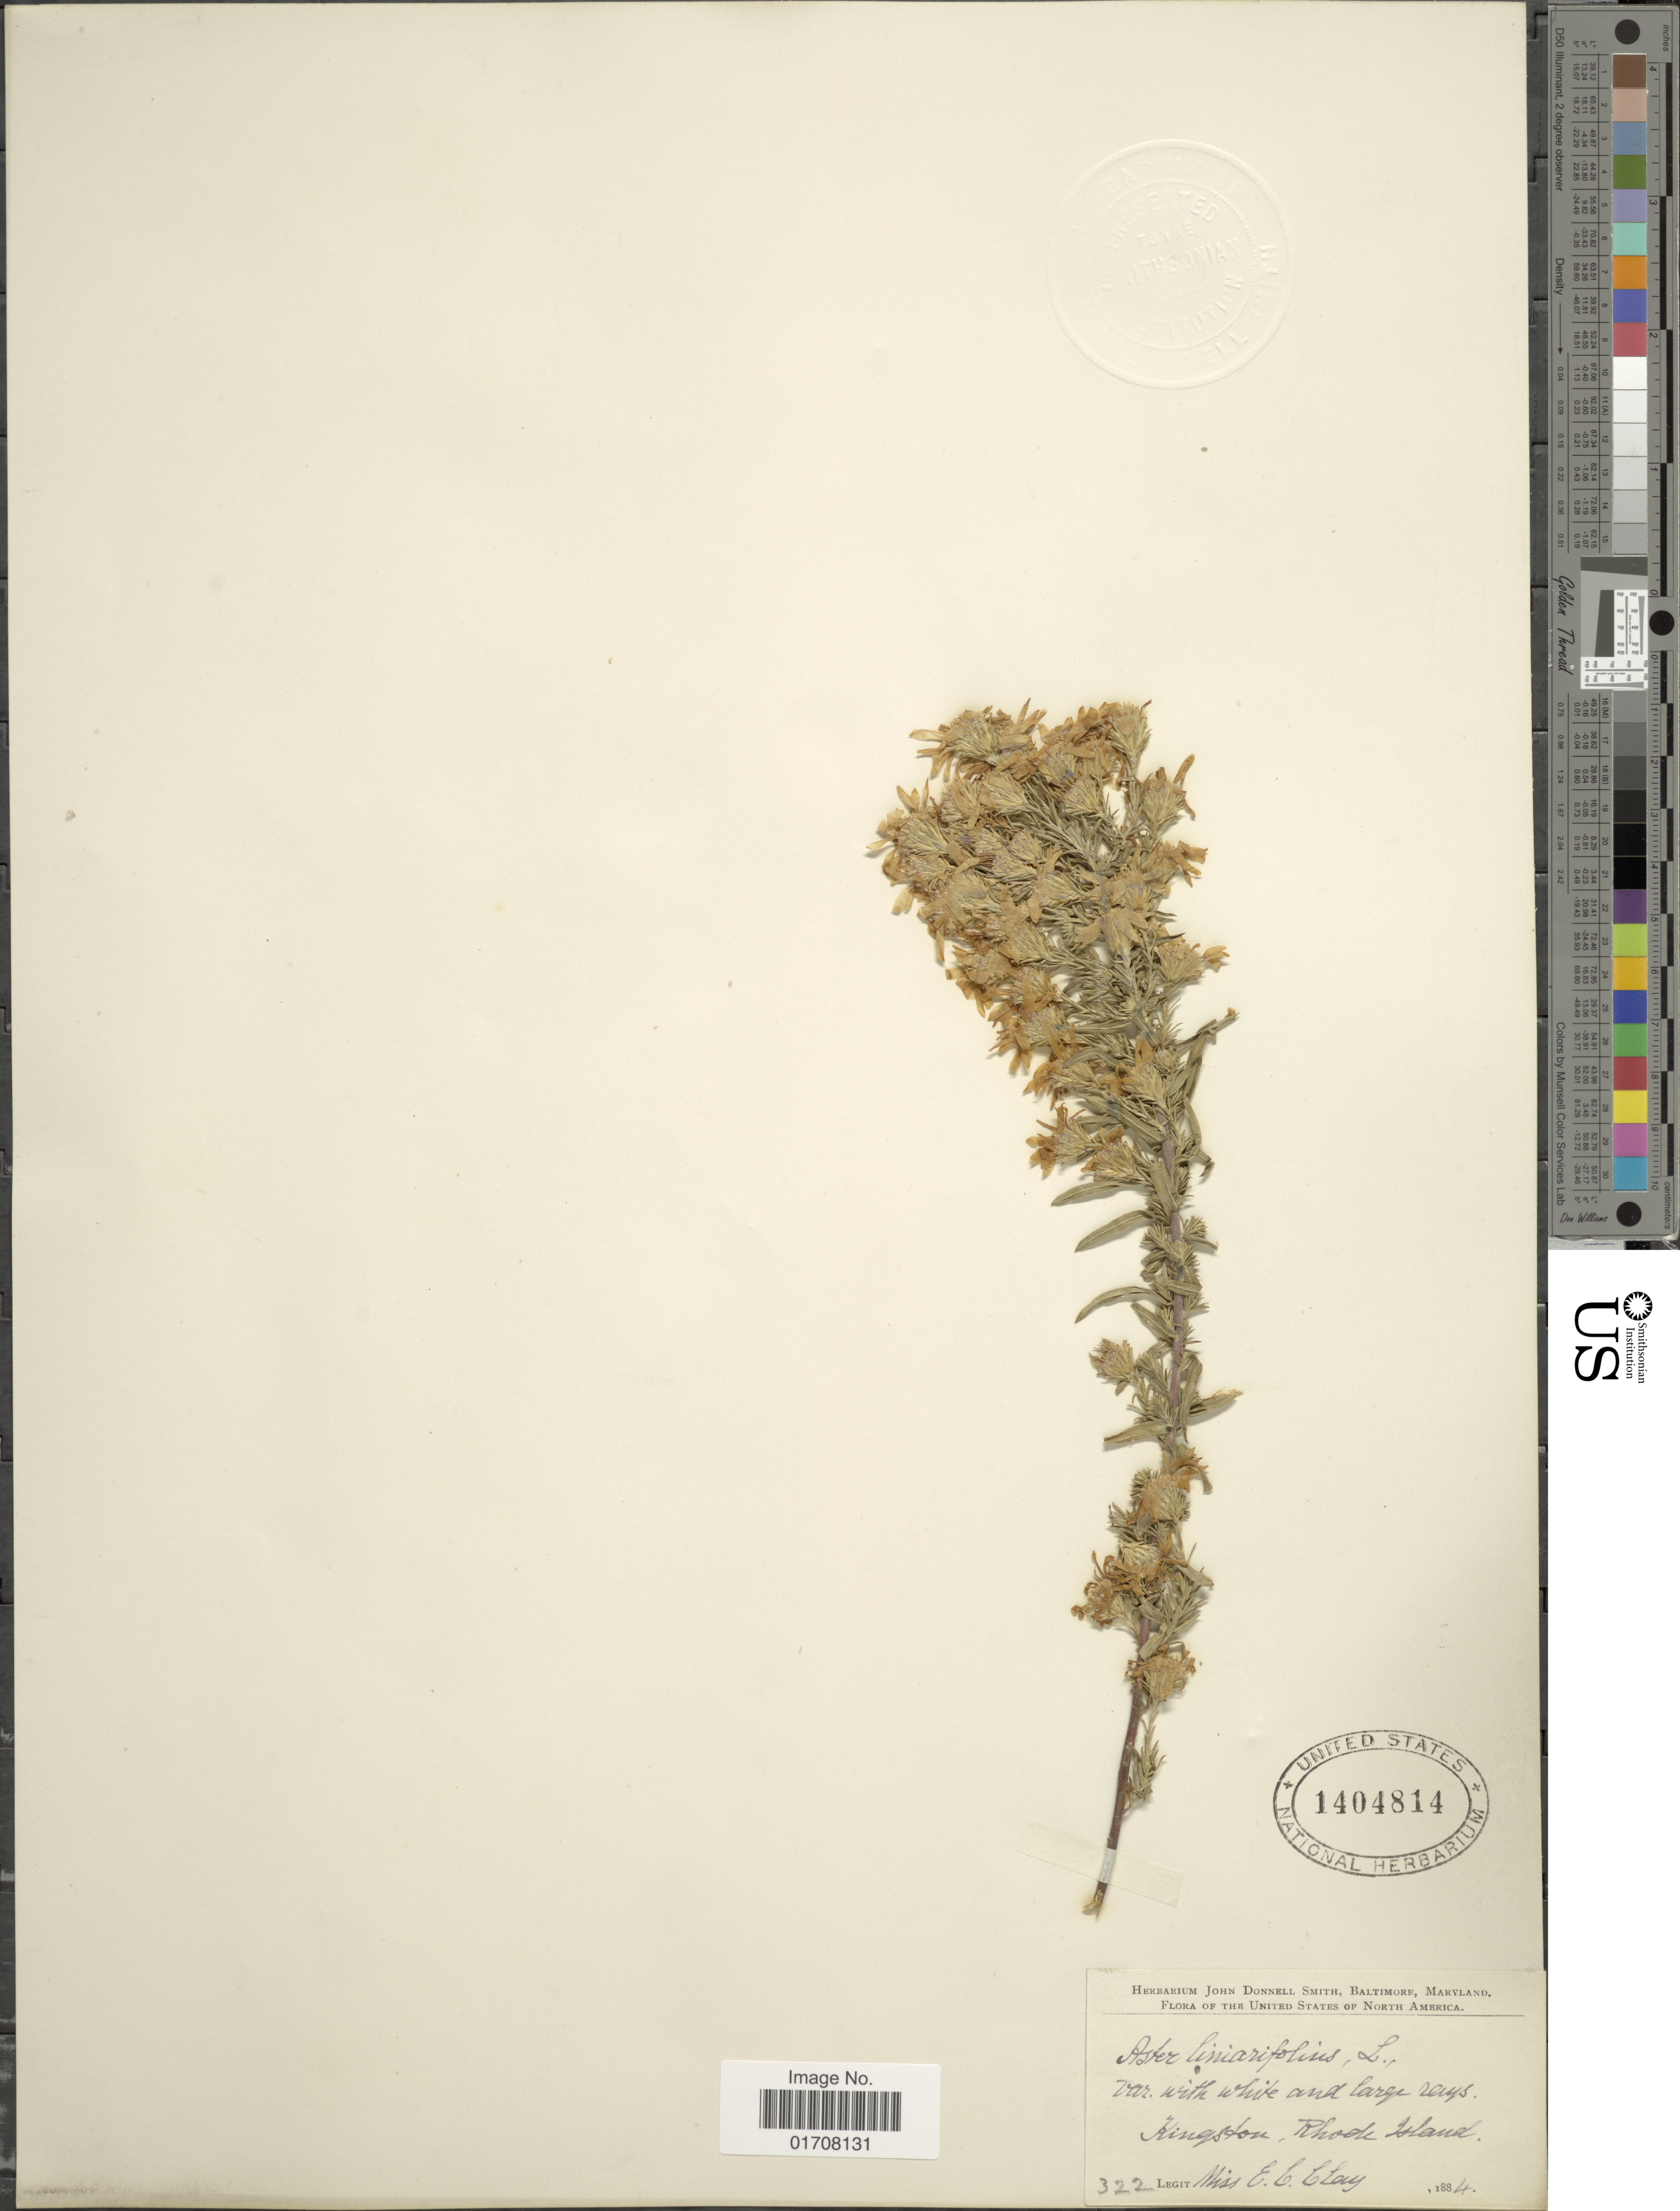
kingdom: Plantae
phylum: Tracheophyta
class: Magnoliopsida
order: Asterales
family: Asteraceae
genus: Ionactis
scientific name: Ionactis linariifolia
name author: (L.) Greene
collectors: E. Clay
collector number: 322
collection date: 1884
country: United States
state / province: Rhode Island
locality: Kingston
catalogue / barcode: US 1404814